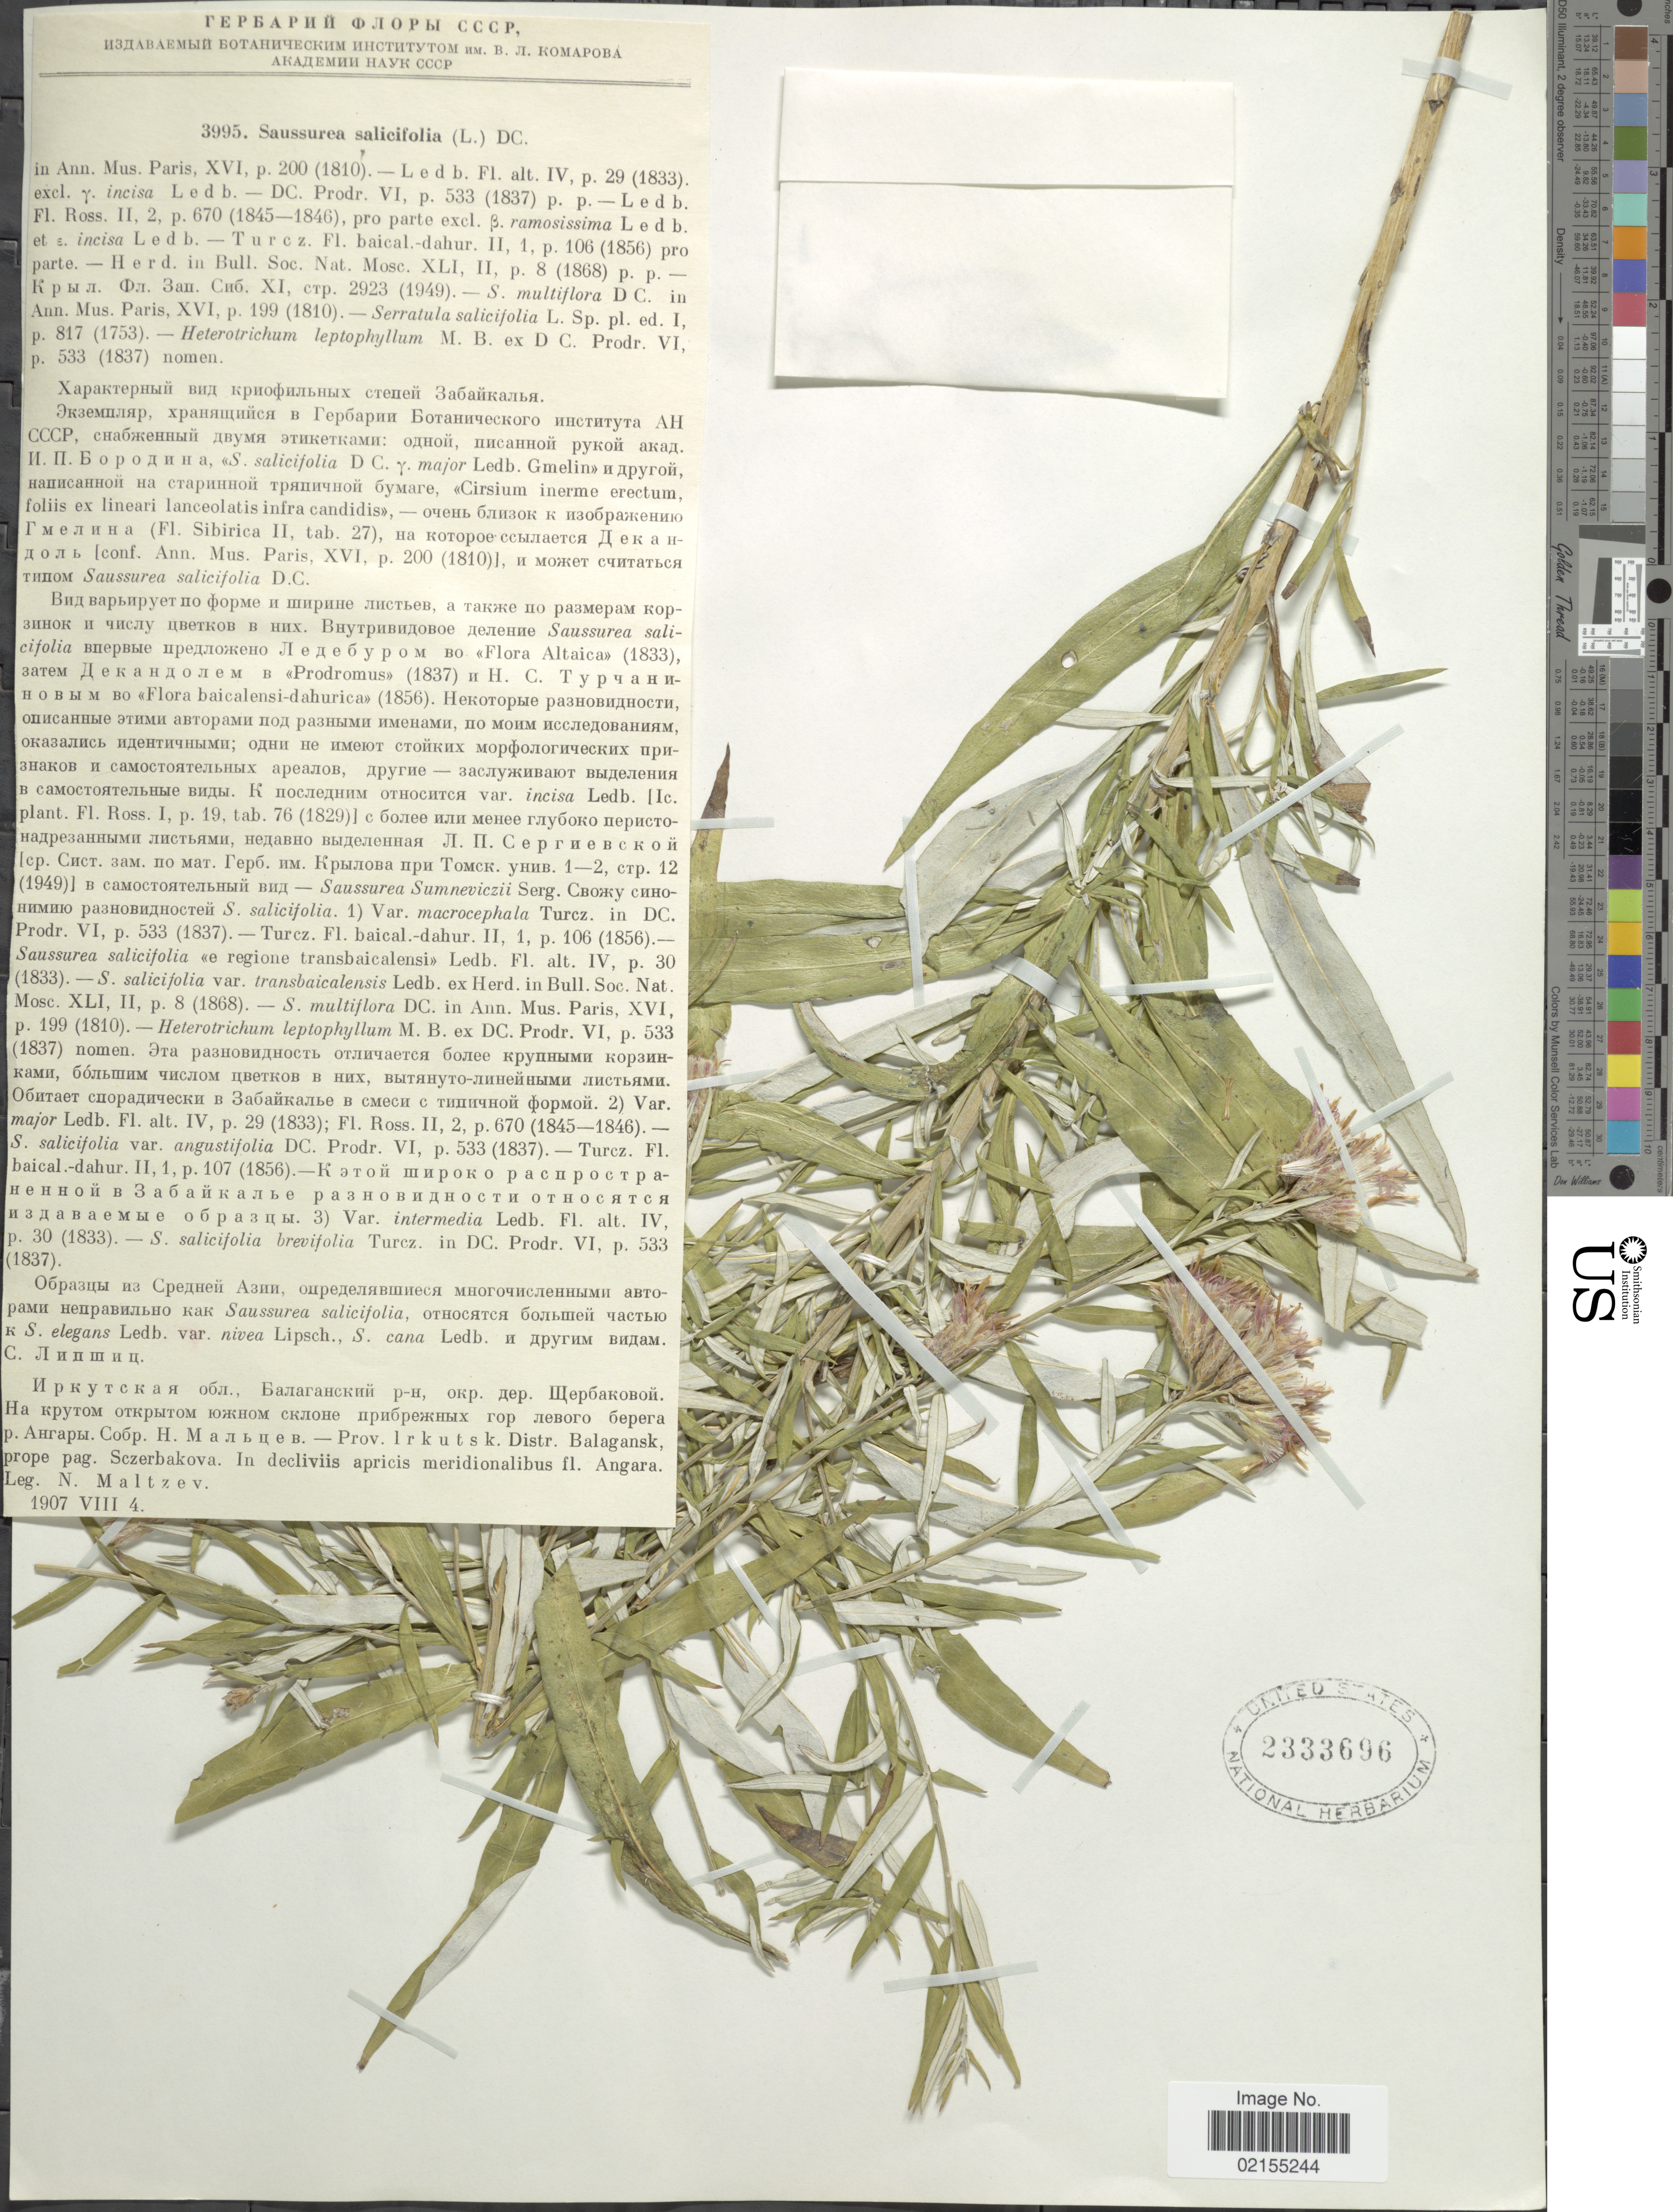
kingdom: Plantae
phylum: Tracheophyta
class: Magnoliopsida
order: Asterales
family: Asteraceae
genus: Saussurea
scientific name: Saussurea dolichopoda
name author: Diels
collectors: N. Maltzev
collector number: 3995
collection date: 1907-08-04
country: Russian Federation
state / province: Irkutsk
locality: Prov. Irkutsk, Distr. Balagansk, prope pag. Sczerbakova, In decliviis apricis meridionalibus; fl. Angara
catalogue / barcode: US 2333696